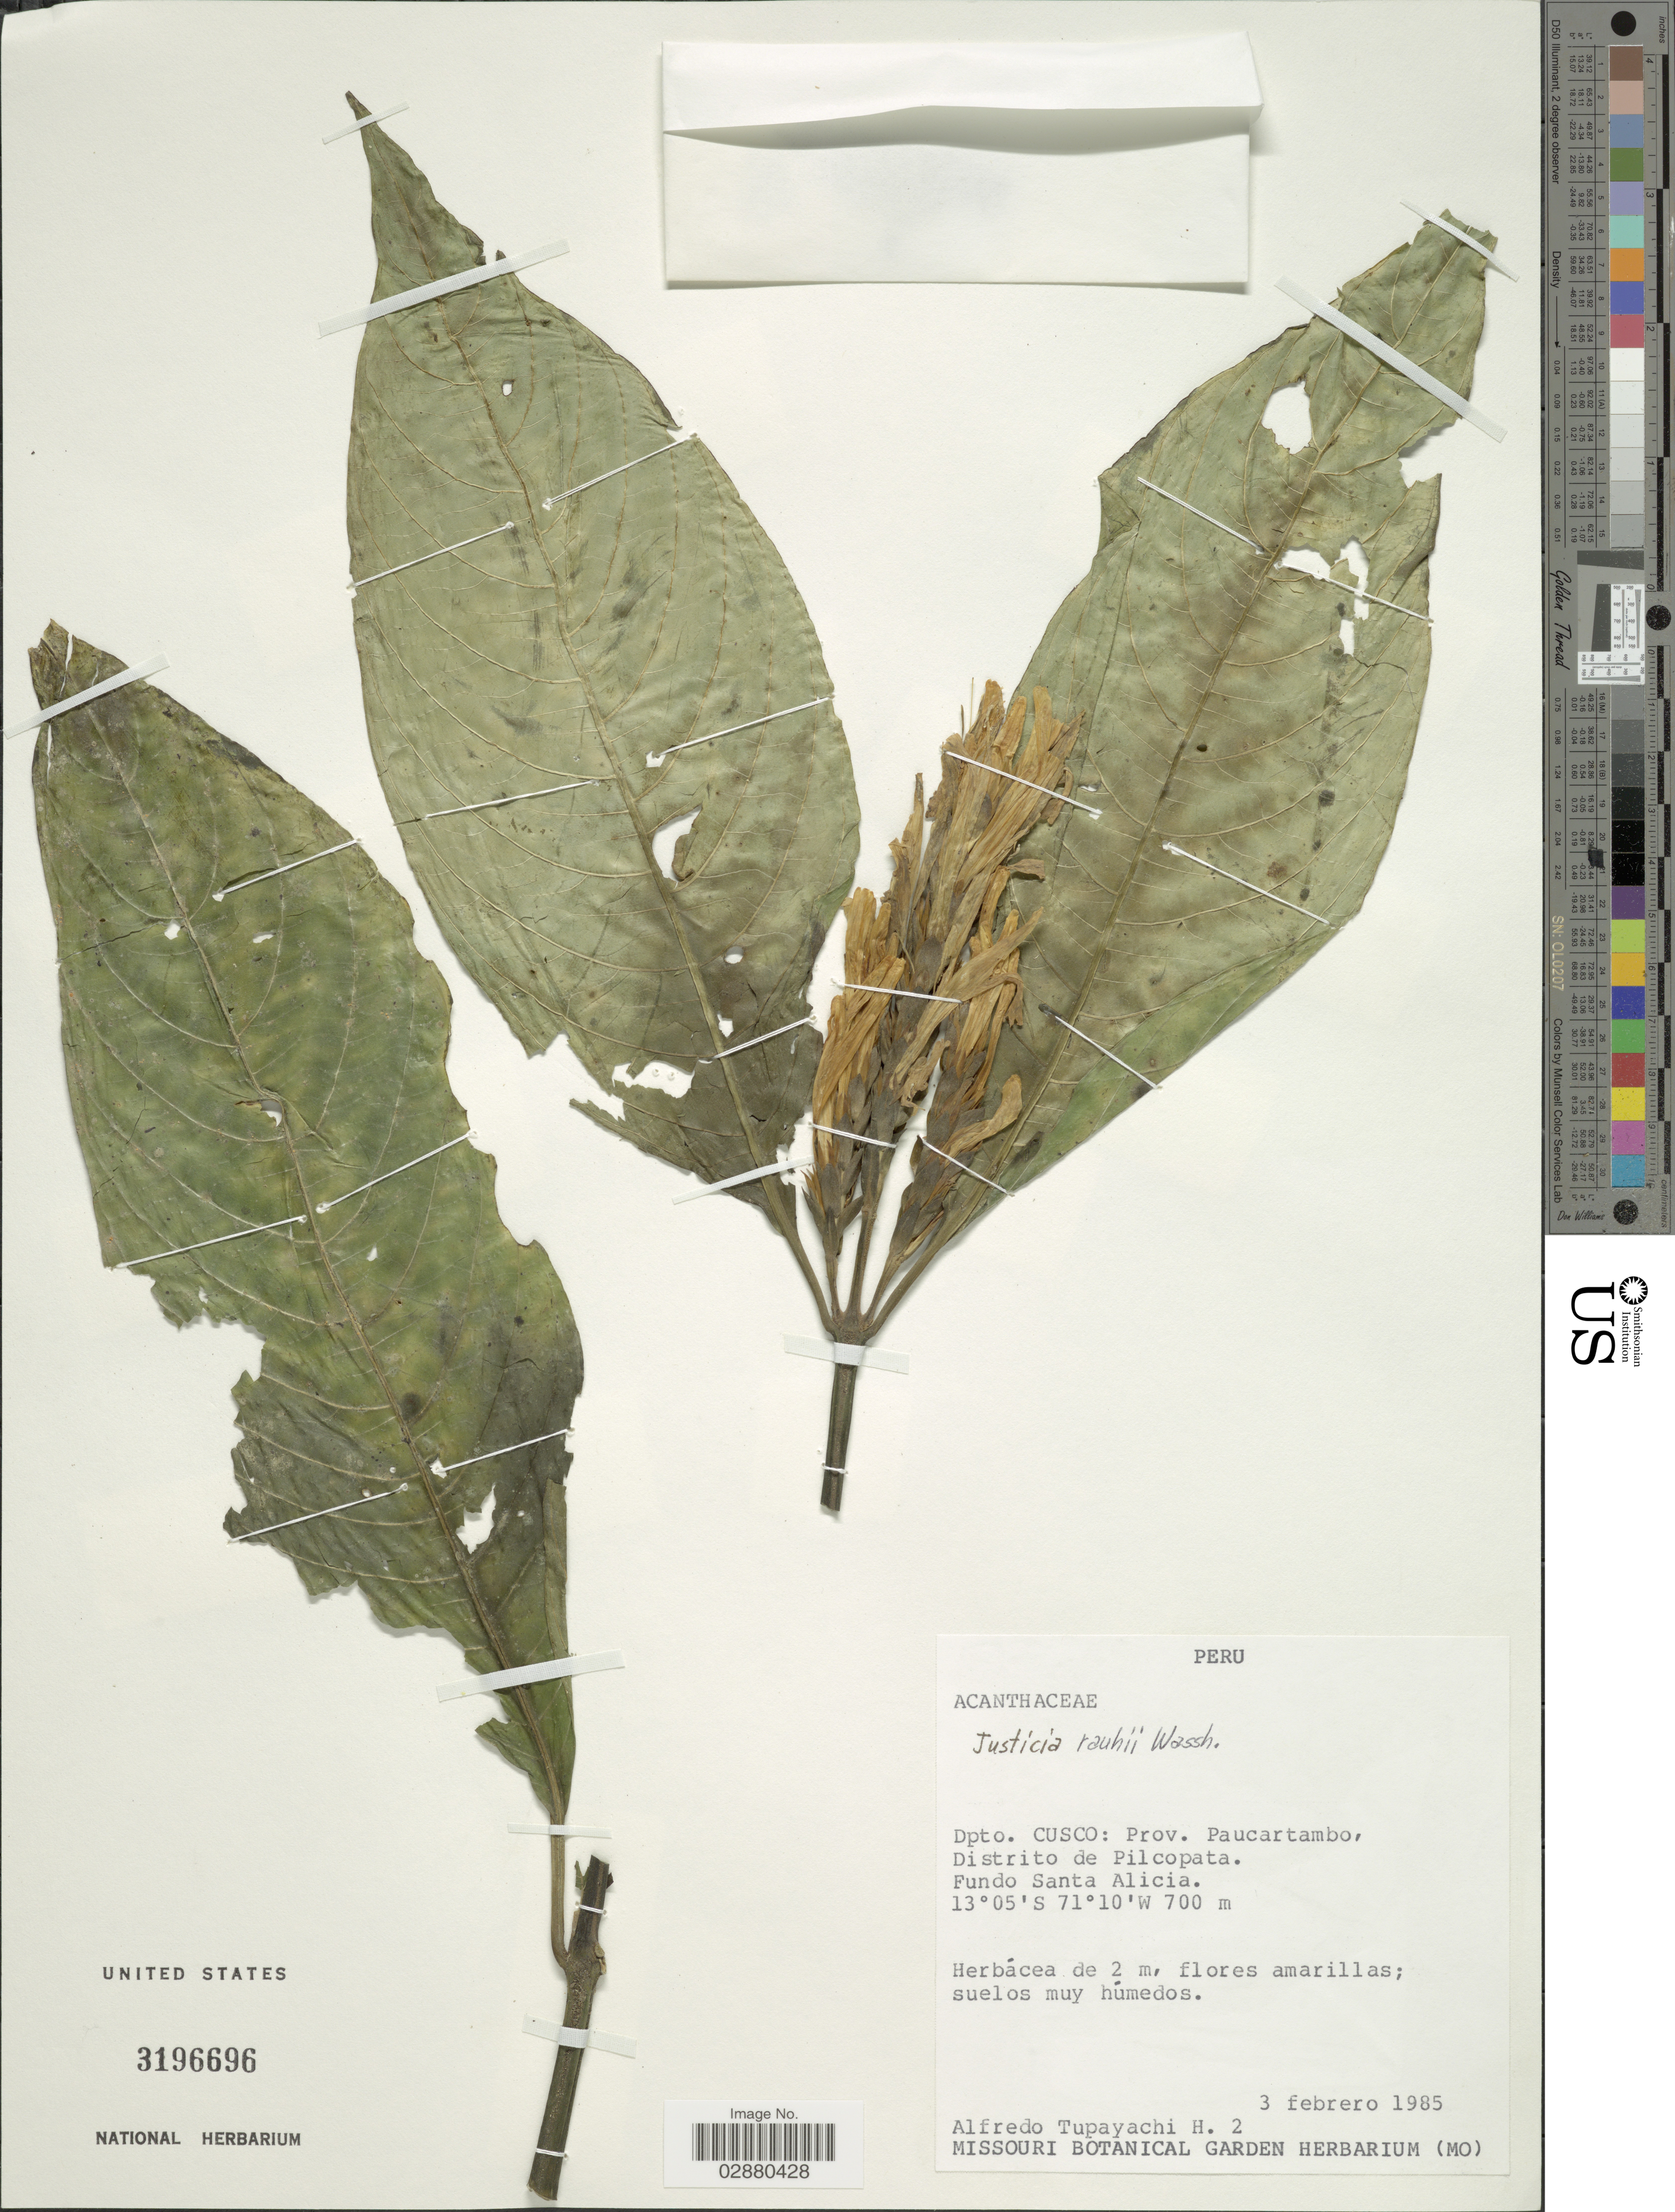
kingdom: Plantae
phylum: Tracheophyta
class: Magnoliopsida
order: Lamiales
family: Acanthaceae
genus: Justicia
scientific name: Justicia rauhii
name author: Wassh.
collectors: A. Tupayachi H.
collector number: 2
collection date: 1985-02-03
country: Peru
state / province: Cusco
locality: Dpto. Cusco: Prov. Paucartambo, Distrito de Pilcopata. Fundo Santa Alicia.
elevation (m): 700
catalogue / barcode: US 3196696